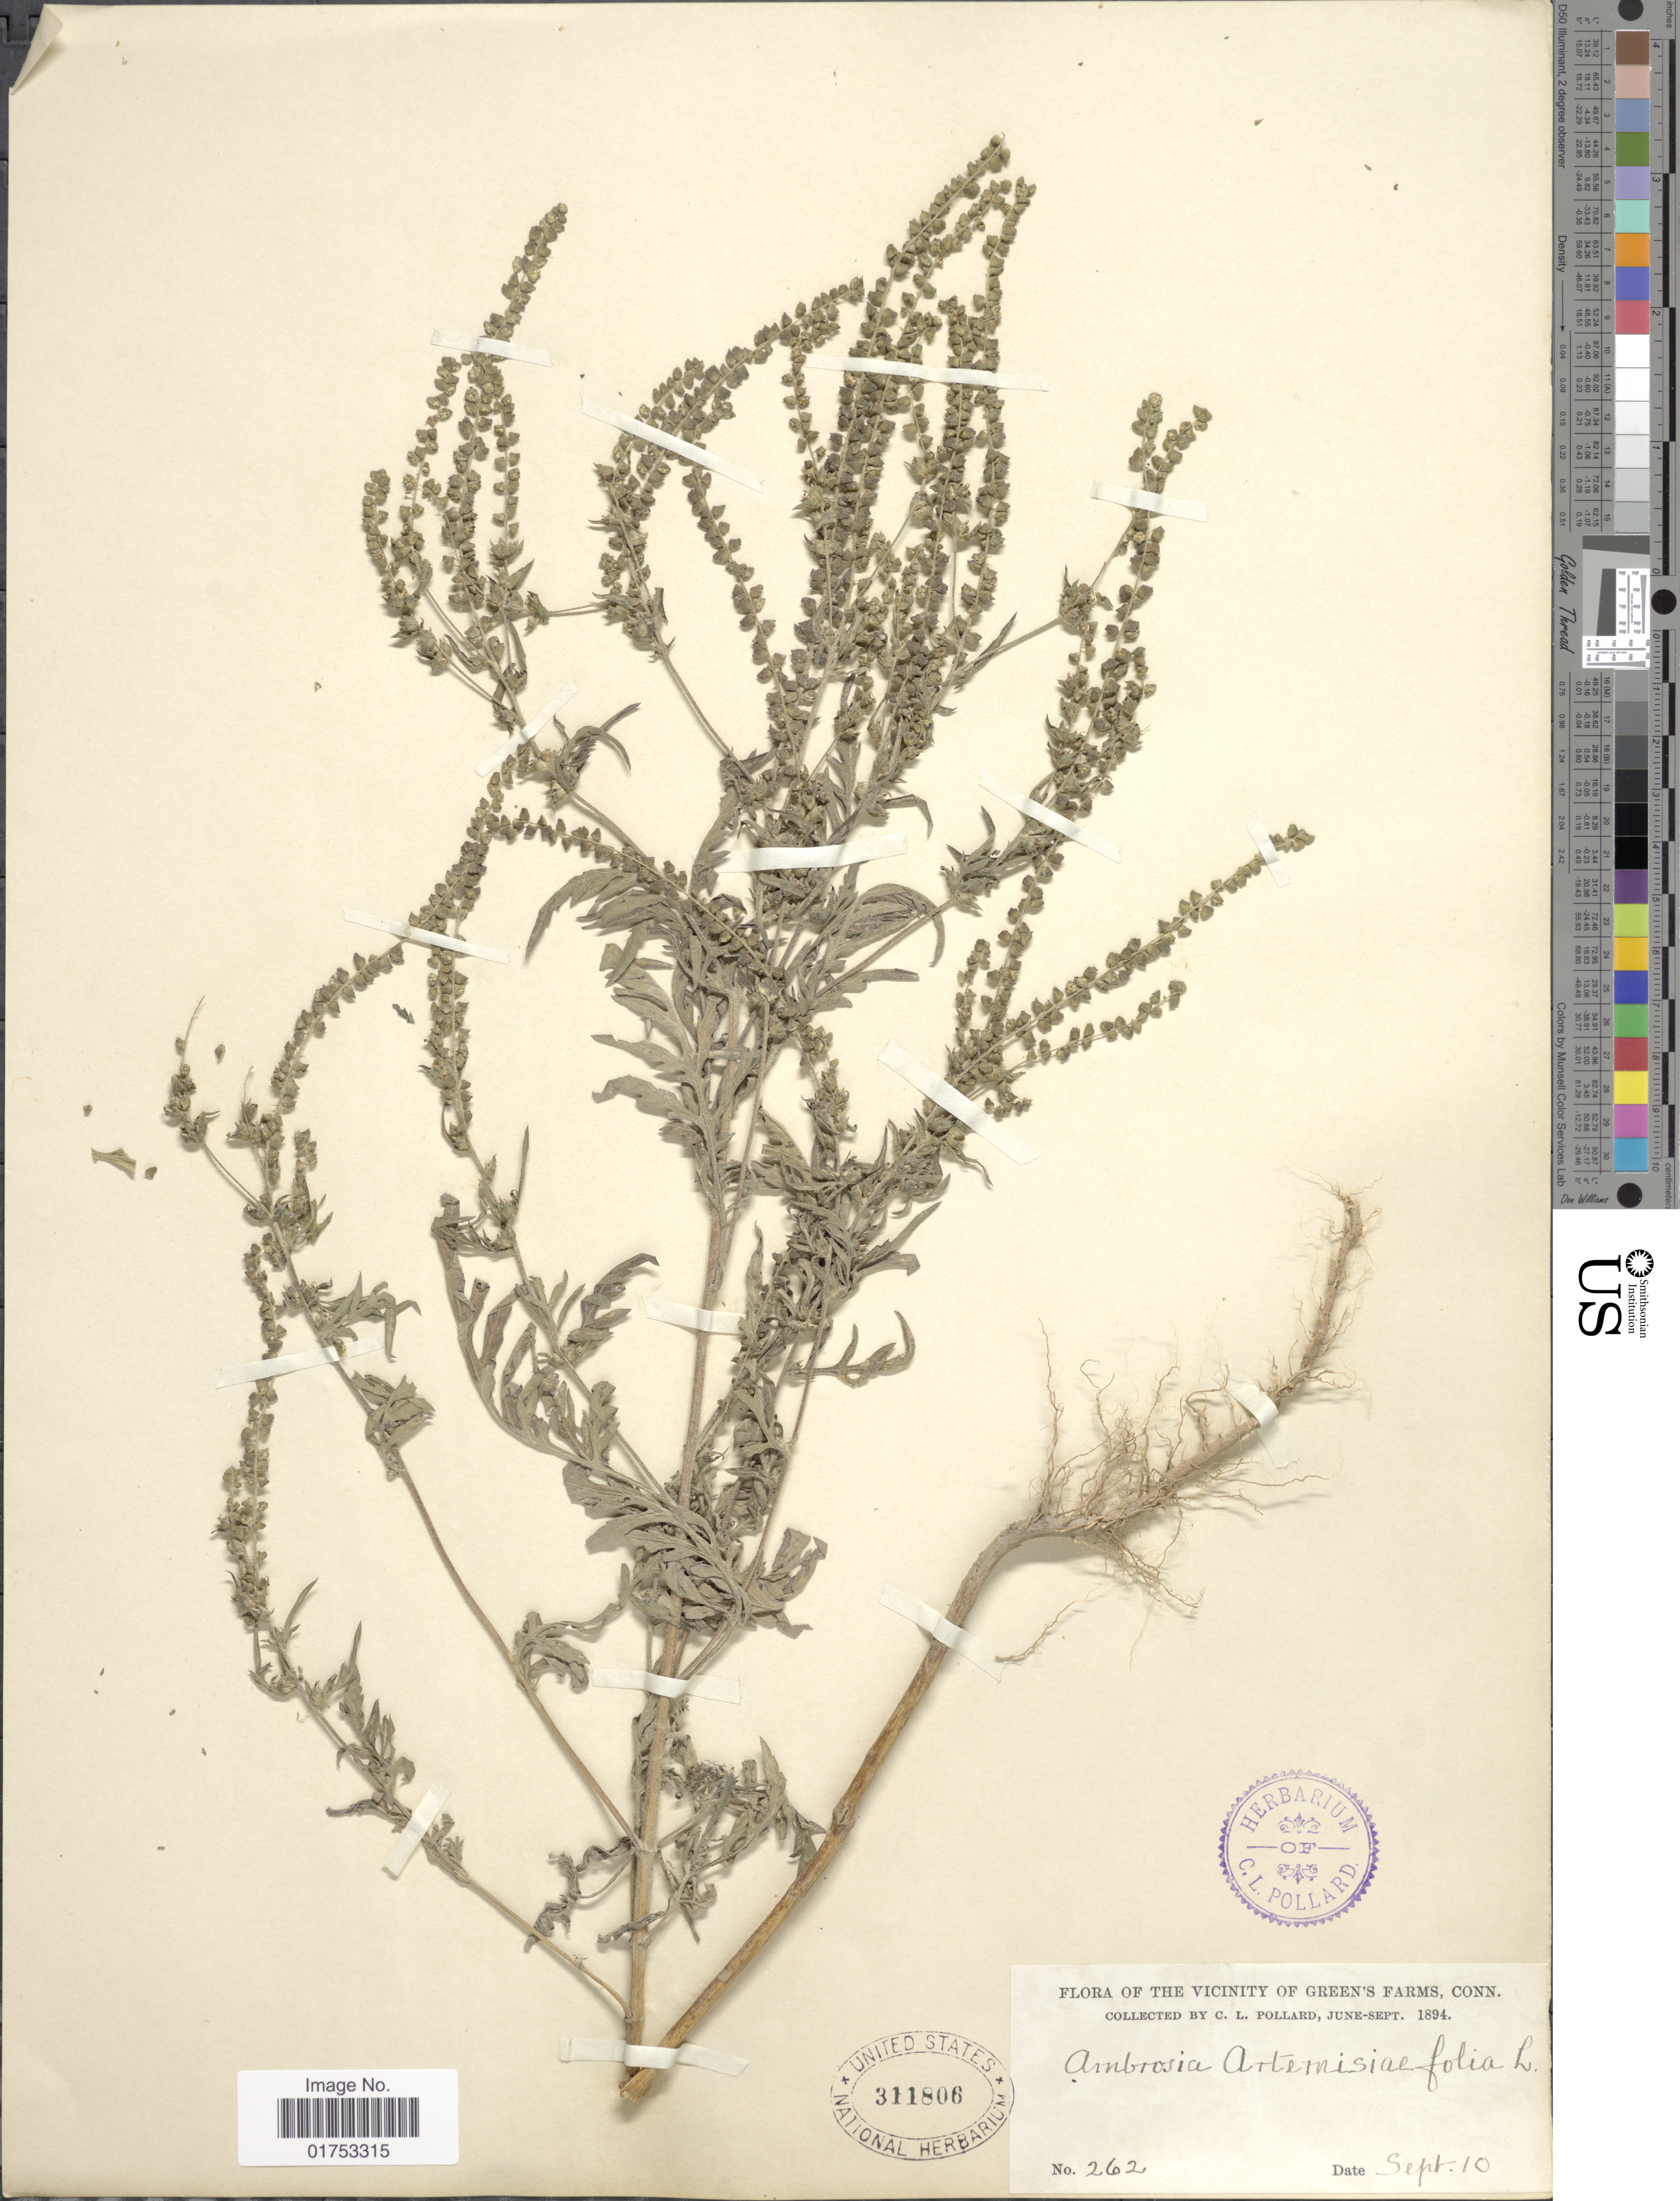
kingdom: Plantae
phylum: Tracheophyta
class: Magnoliopsida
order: Asterales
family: Asteraceae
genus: Ambrosia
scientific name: Ambrosia artemisiifolia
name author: L.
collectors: C. L. Pollard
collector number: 262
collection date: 1894-09-10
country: United States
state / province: Connecticut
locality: Vicinity of Green's Farms, Conn.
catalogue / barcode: US 311806